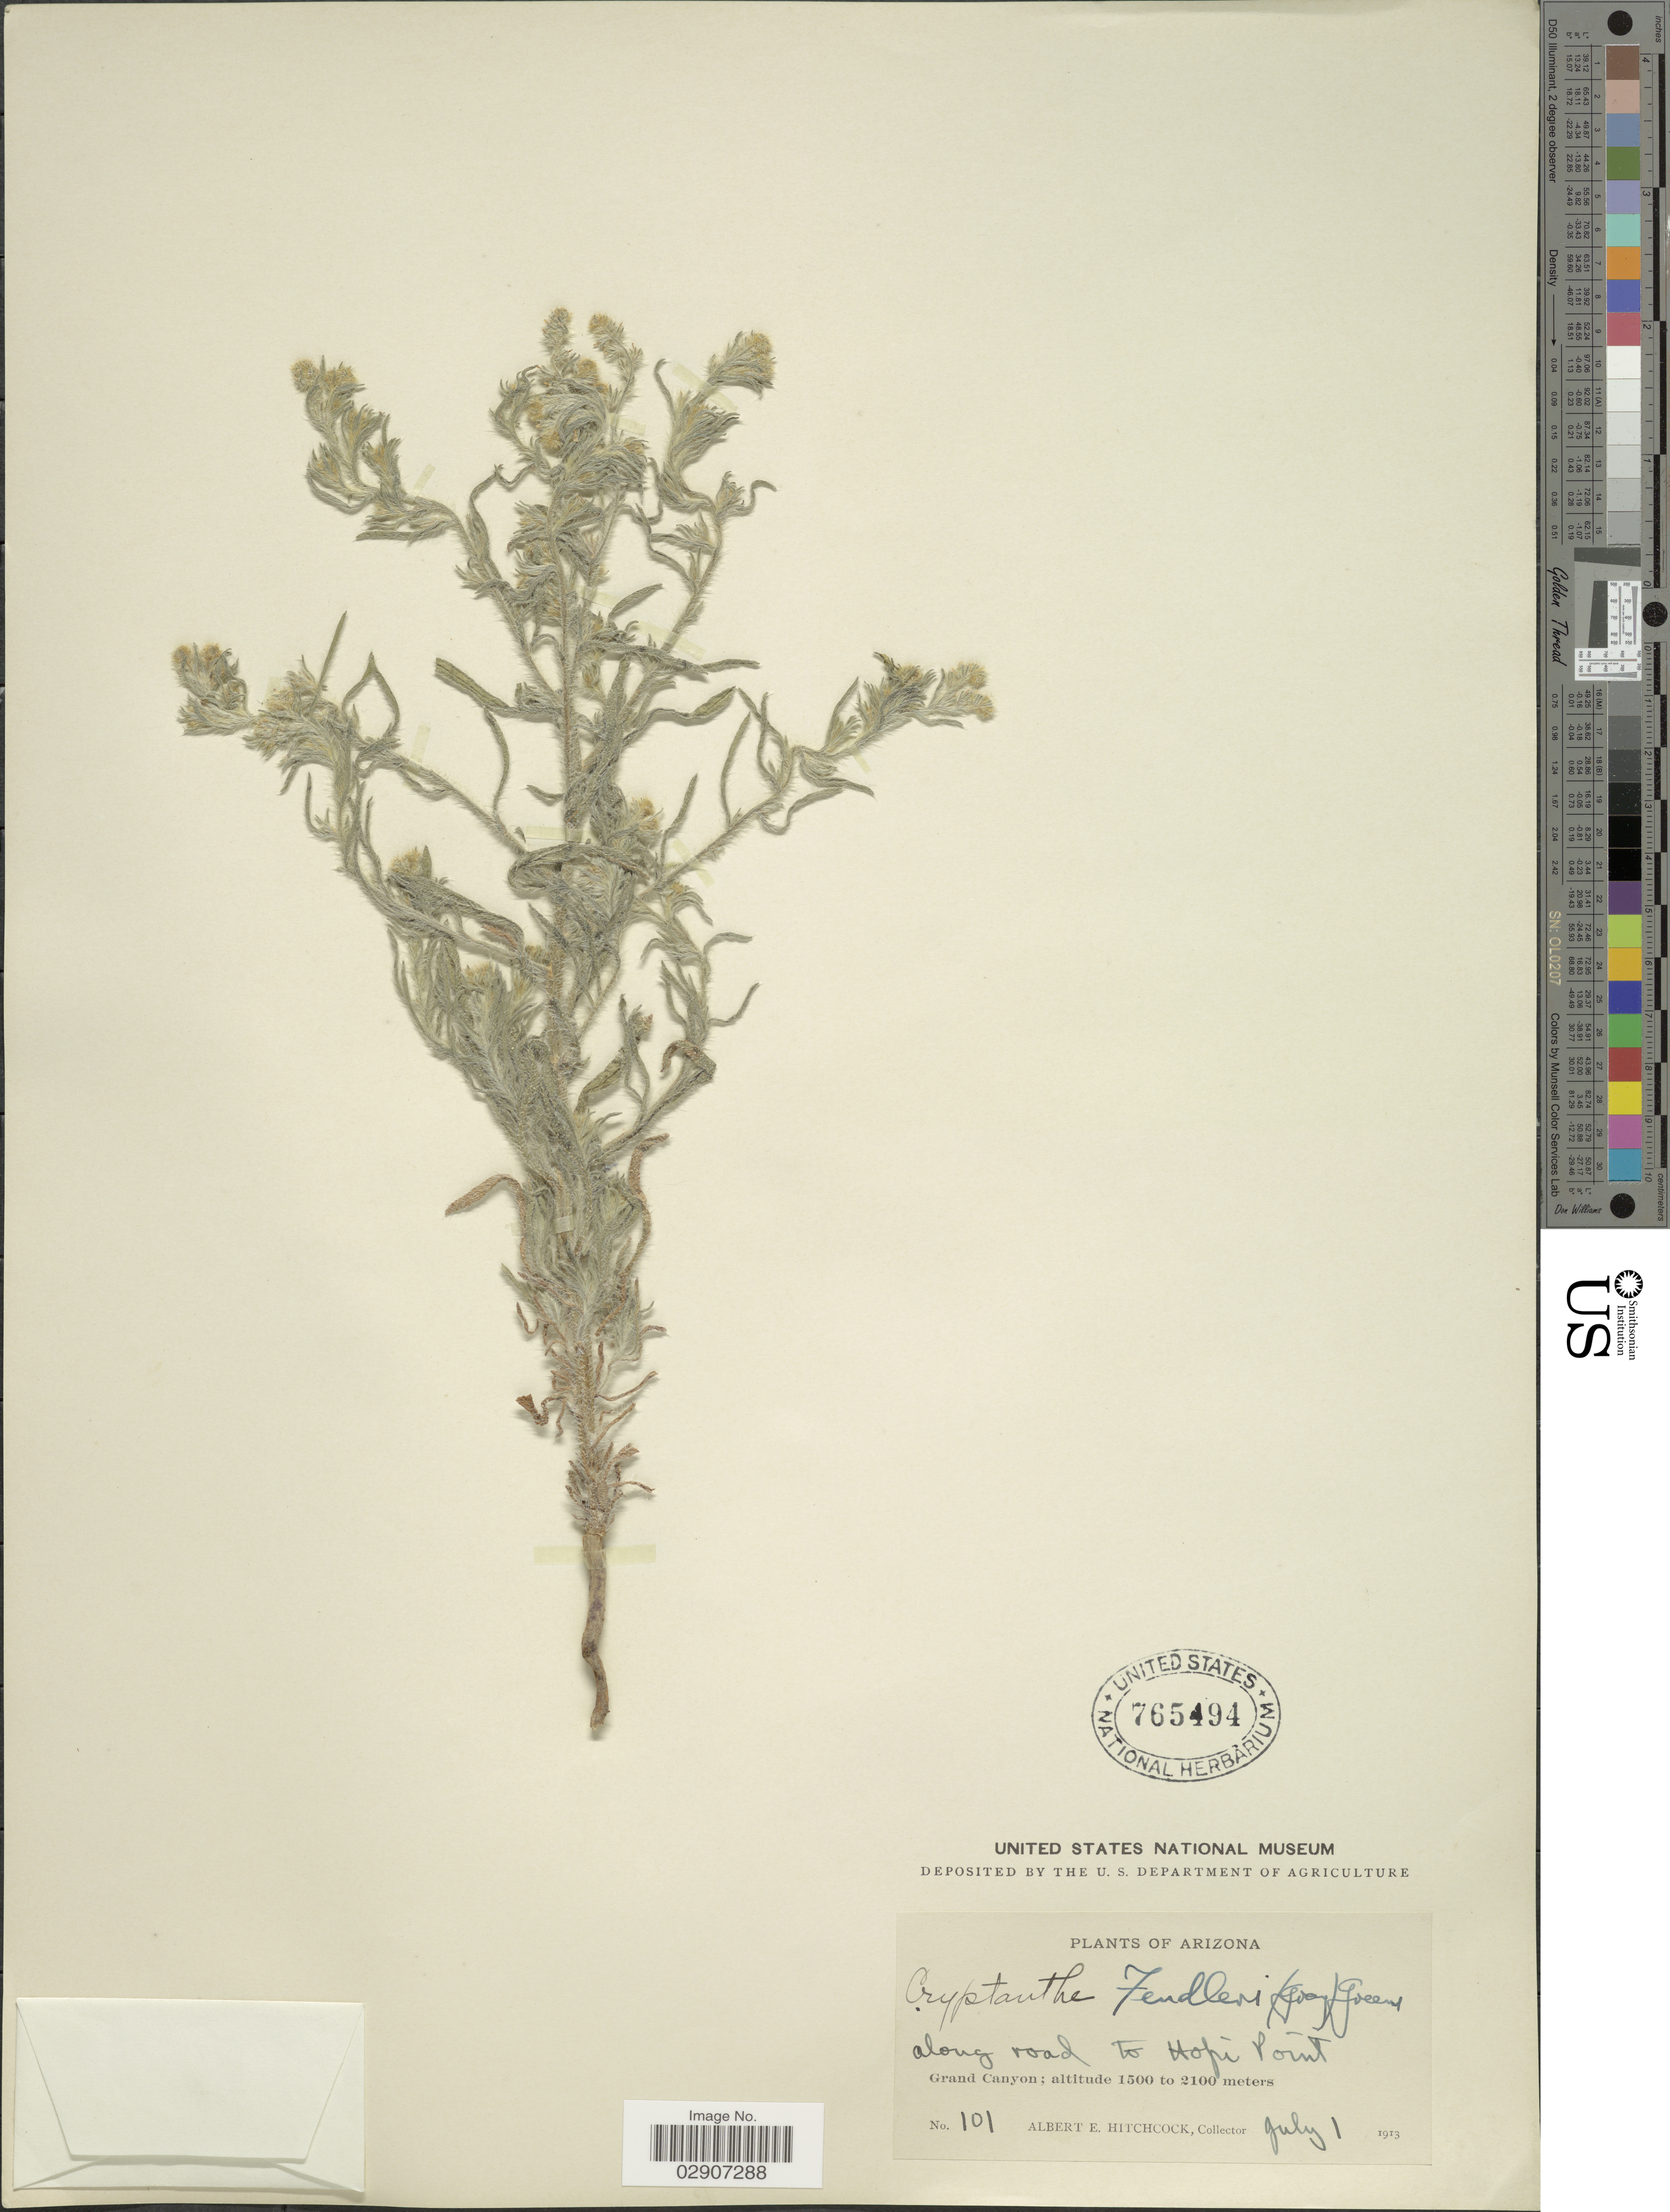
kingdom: Plantae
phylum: Tracheophyta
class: Magnoliopsida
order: Boraginales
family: Boraginaceae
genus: Cryptantha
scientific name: Cryptantha fendleri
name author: (A. Gray) Greene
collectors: A. Hitchcock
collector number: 101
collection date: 1913-07-01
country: United States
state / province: Arizona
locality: Along road to Hopi Point, Grand Canyon.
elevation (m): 1500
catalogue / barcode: US 765494